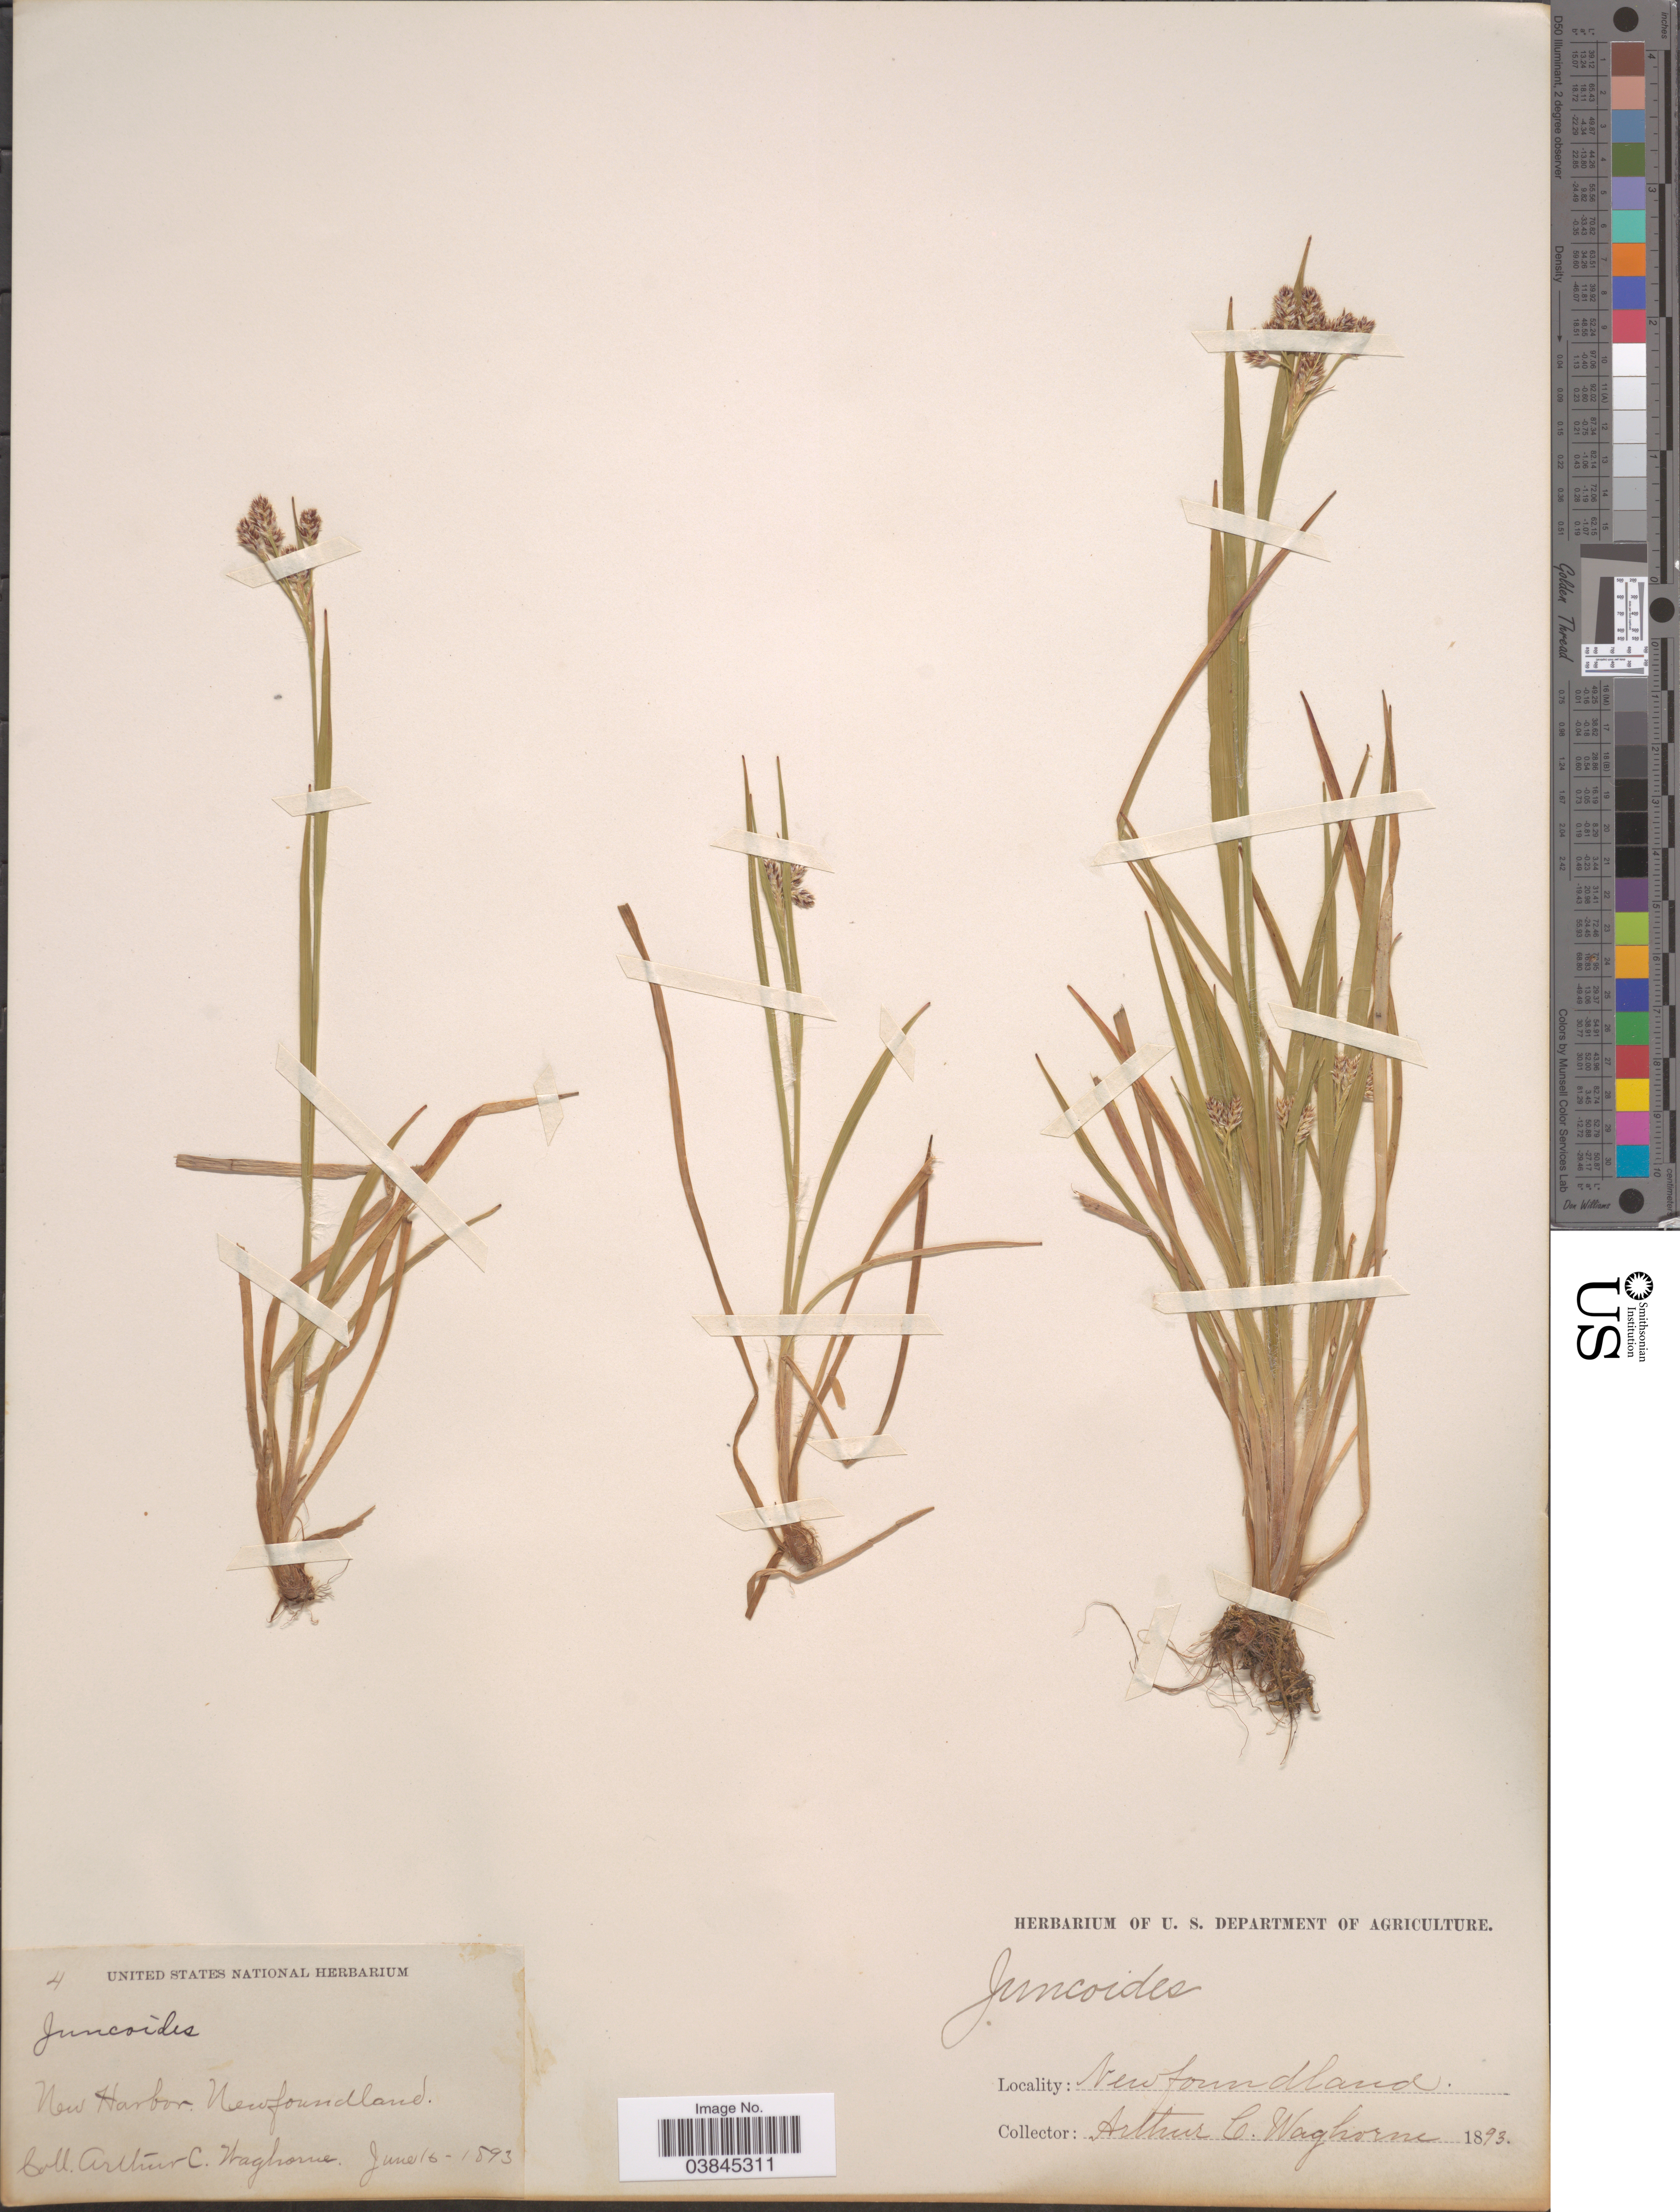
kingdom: Plantae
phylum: Tracheophyta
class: Liliopsida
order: Poales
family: Juncaceae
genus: Luzula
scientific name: Luzula campestris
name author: (L.) DC.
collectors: A. Waghorne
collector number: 4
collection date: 1893-06-15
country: Canada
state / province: Newfoundland and Labrador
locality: New Harbor.